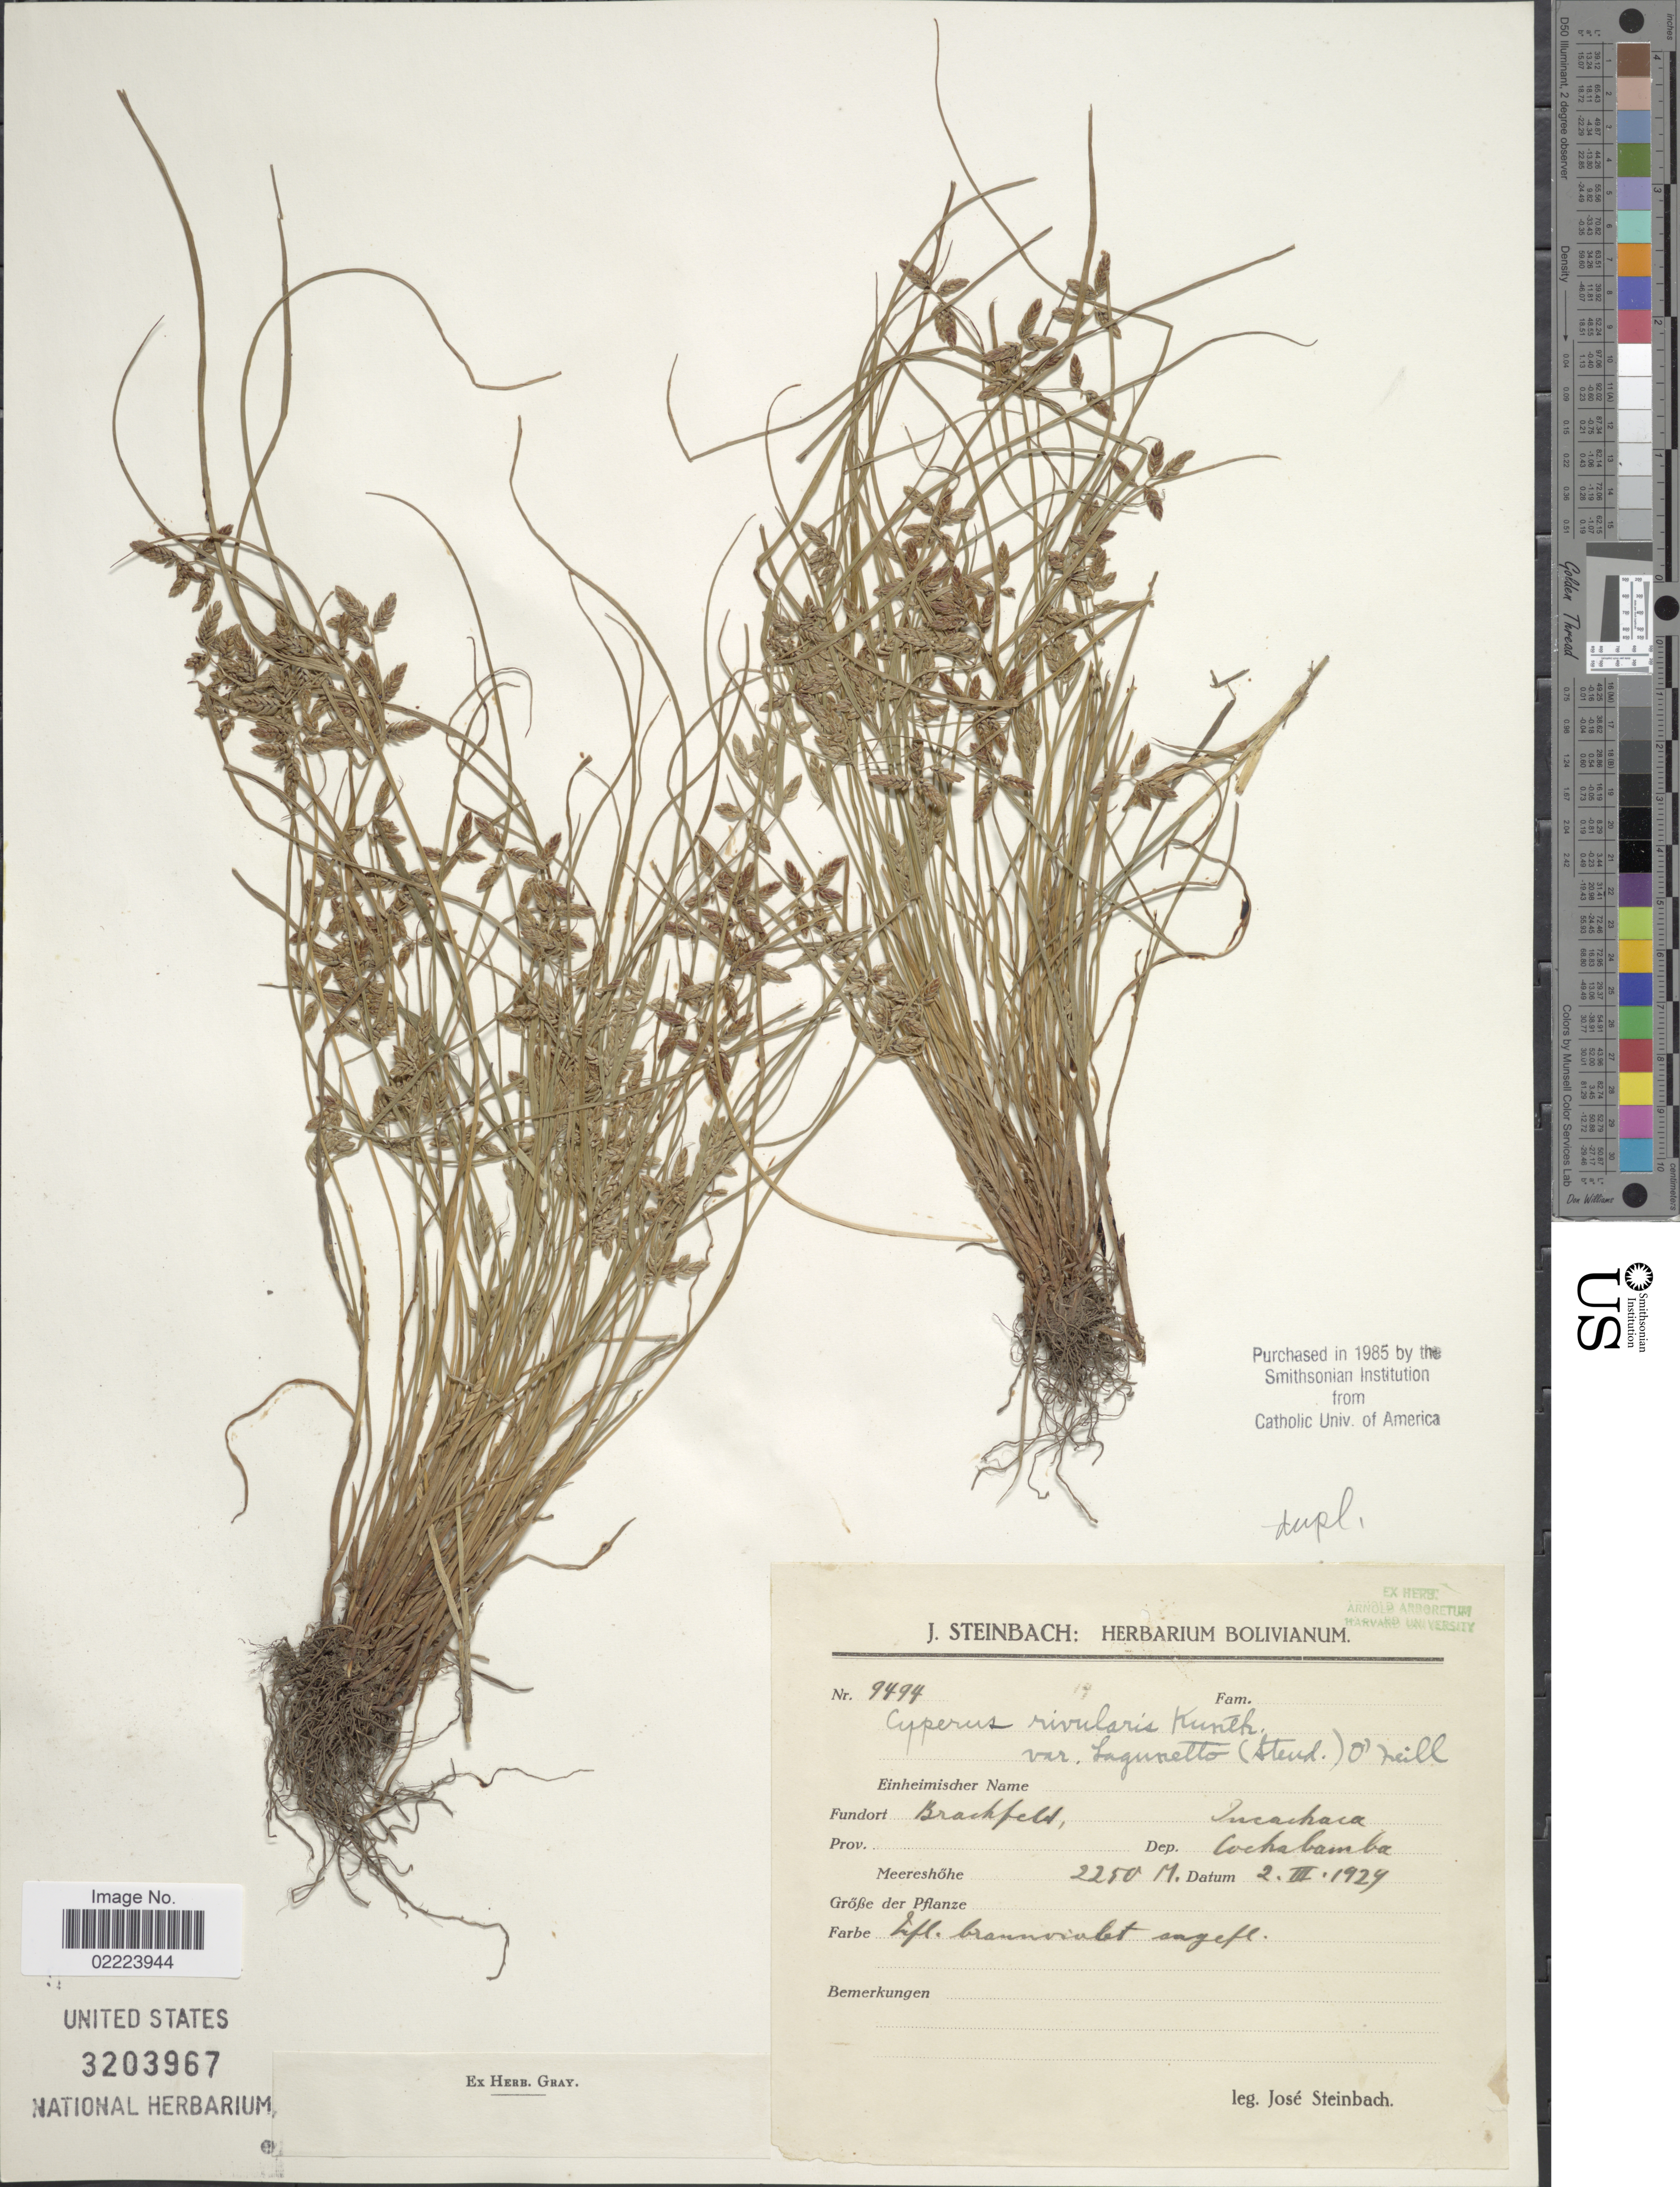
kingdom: Plantae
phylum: Tracheophyta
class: Liliopsida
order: Poales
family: Cyperaceae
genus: Cyperus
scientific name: Cyperus bipartitus Torr.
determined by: Strong, Mark T., (BOT), Smithsonian Institution - National Museum of Natural History (UNITED STATES)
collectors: J. Steinbach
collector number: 9494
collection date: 1929-03-02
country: Bolivia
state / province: Cochabamba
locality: Incachaca, Dep. Cochabamba, Brackfeld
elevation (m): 2250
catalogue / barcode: US 3203967